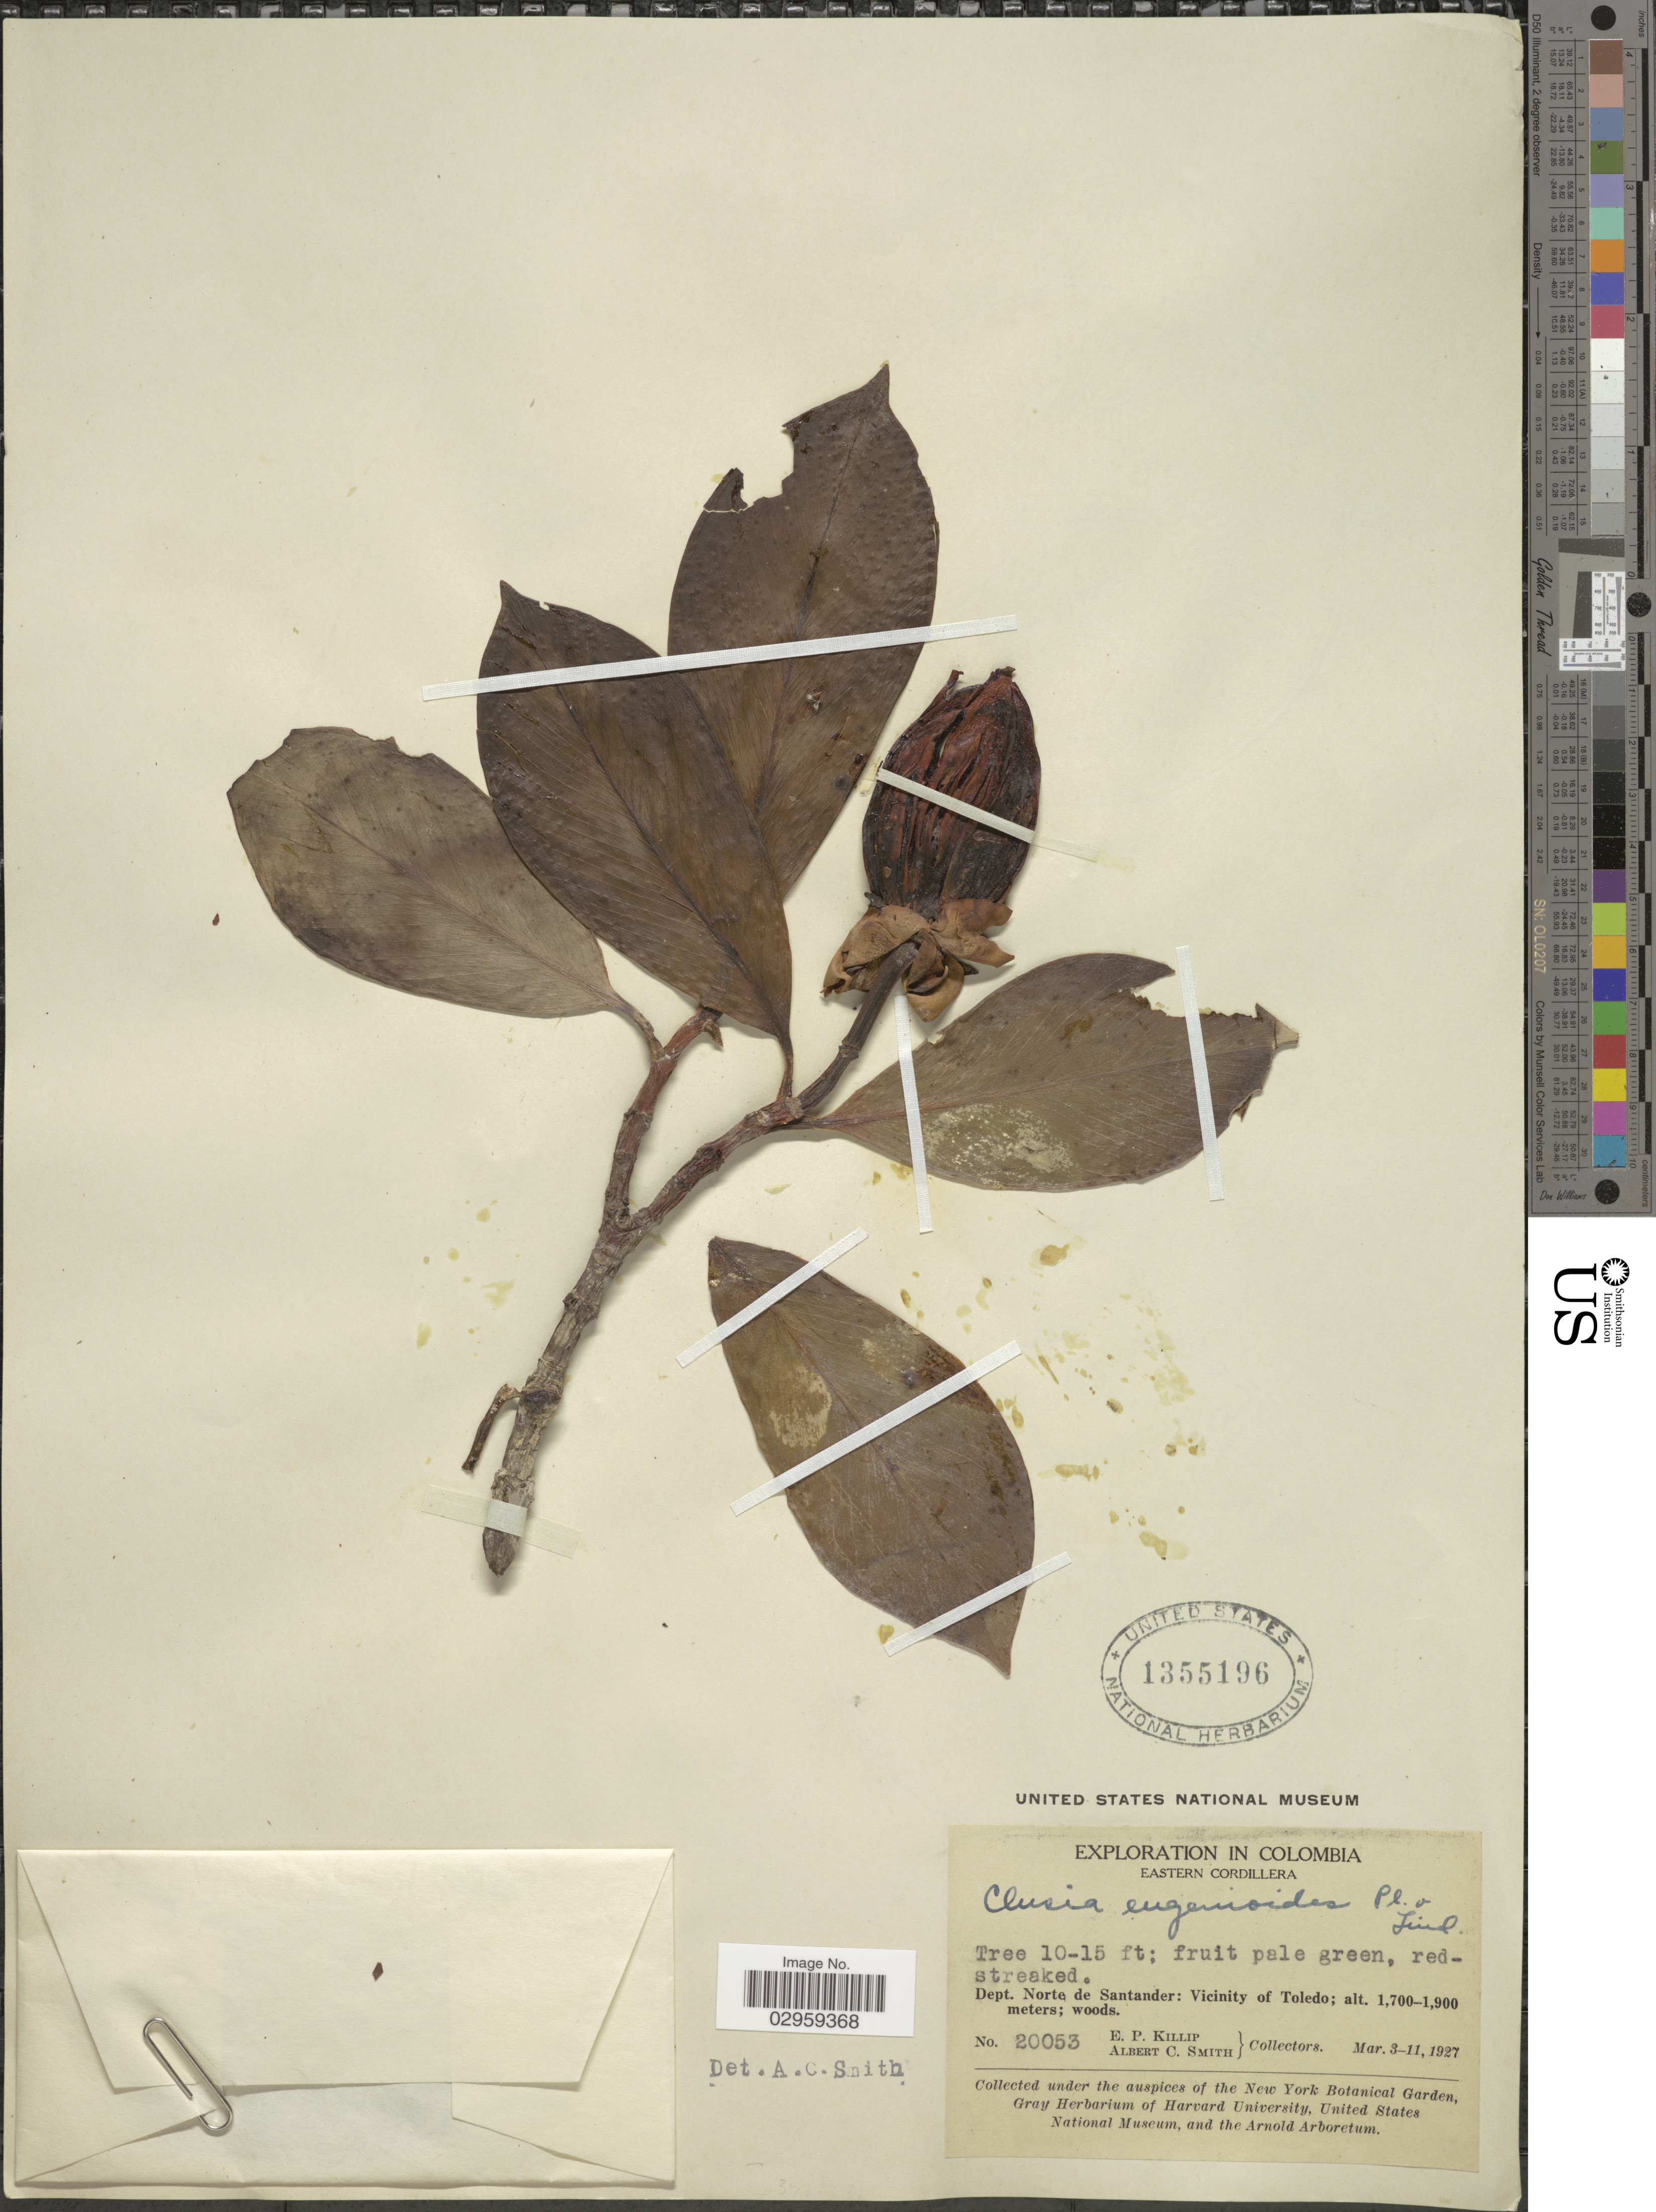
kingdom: Plantae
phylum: Tracheophyta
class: Magnoliopsida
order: Malpighiales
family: Clusiaceae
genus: Clusia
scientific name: Clusia eugenioides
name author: Planch. & Linden ex Planch. & Triana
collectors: E. P. Killip & A. C. Smith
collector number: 20053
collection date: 1927-03-03/1927-03-11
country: Colombia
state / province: Norte de Santander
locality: Eastern Cordillera. Dept. Norte de Santander: Vicinity of Toledo.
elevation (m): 1700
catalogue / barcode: US 1355196